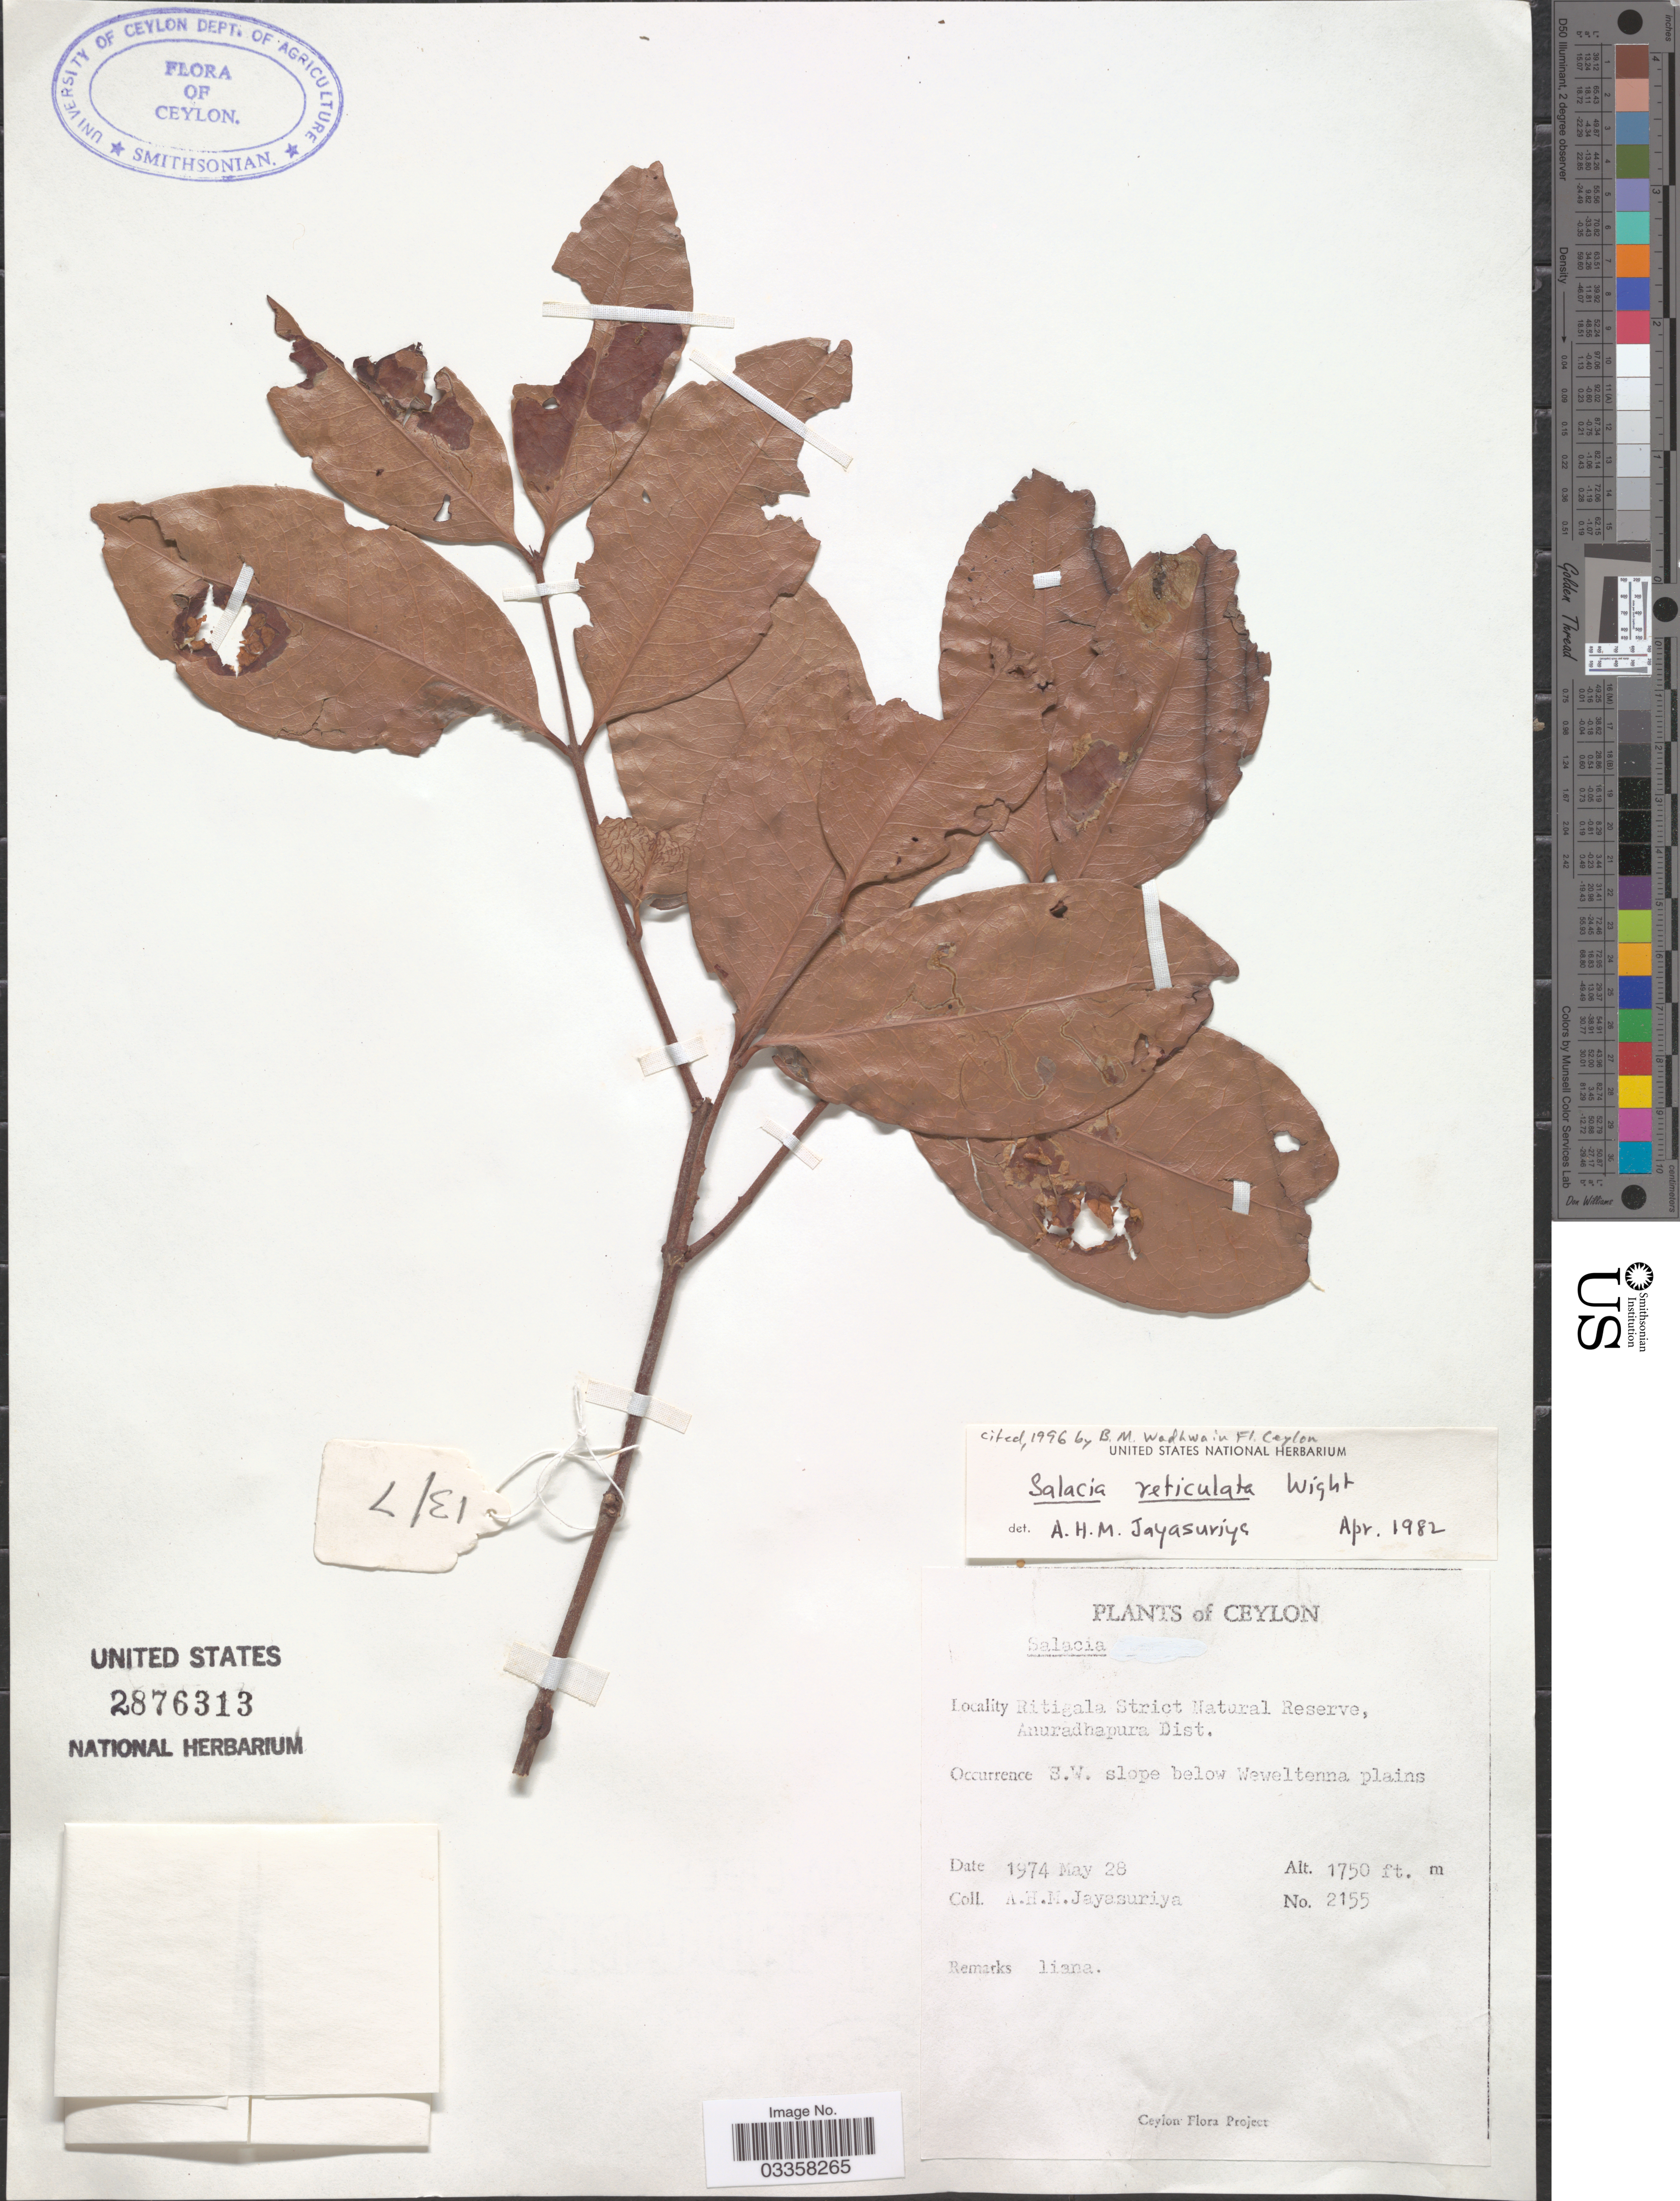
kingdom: Plantae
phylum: Tracheophyta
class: Magnoliopsida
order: Celastrales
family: Celastraceae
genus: Salacia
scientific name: Salacia reticulata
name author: Wight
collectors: A. H. Jayasuriya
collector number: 2155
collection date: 1974-05-28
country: Sri Lanka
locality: Ceylon. Ritigala Strict Natural Reserve, Anuradhapura Dist. S.W. slope below Weweltenna plains.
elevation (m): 533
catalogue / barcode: US 2876313